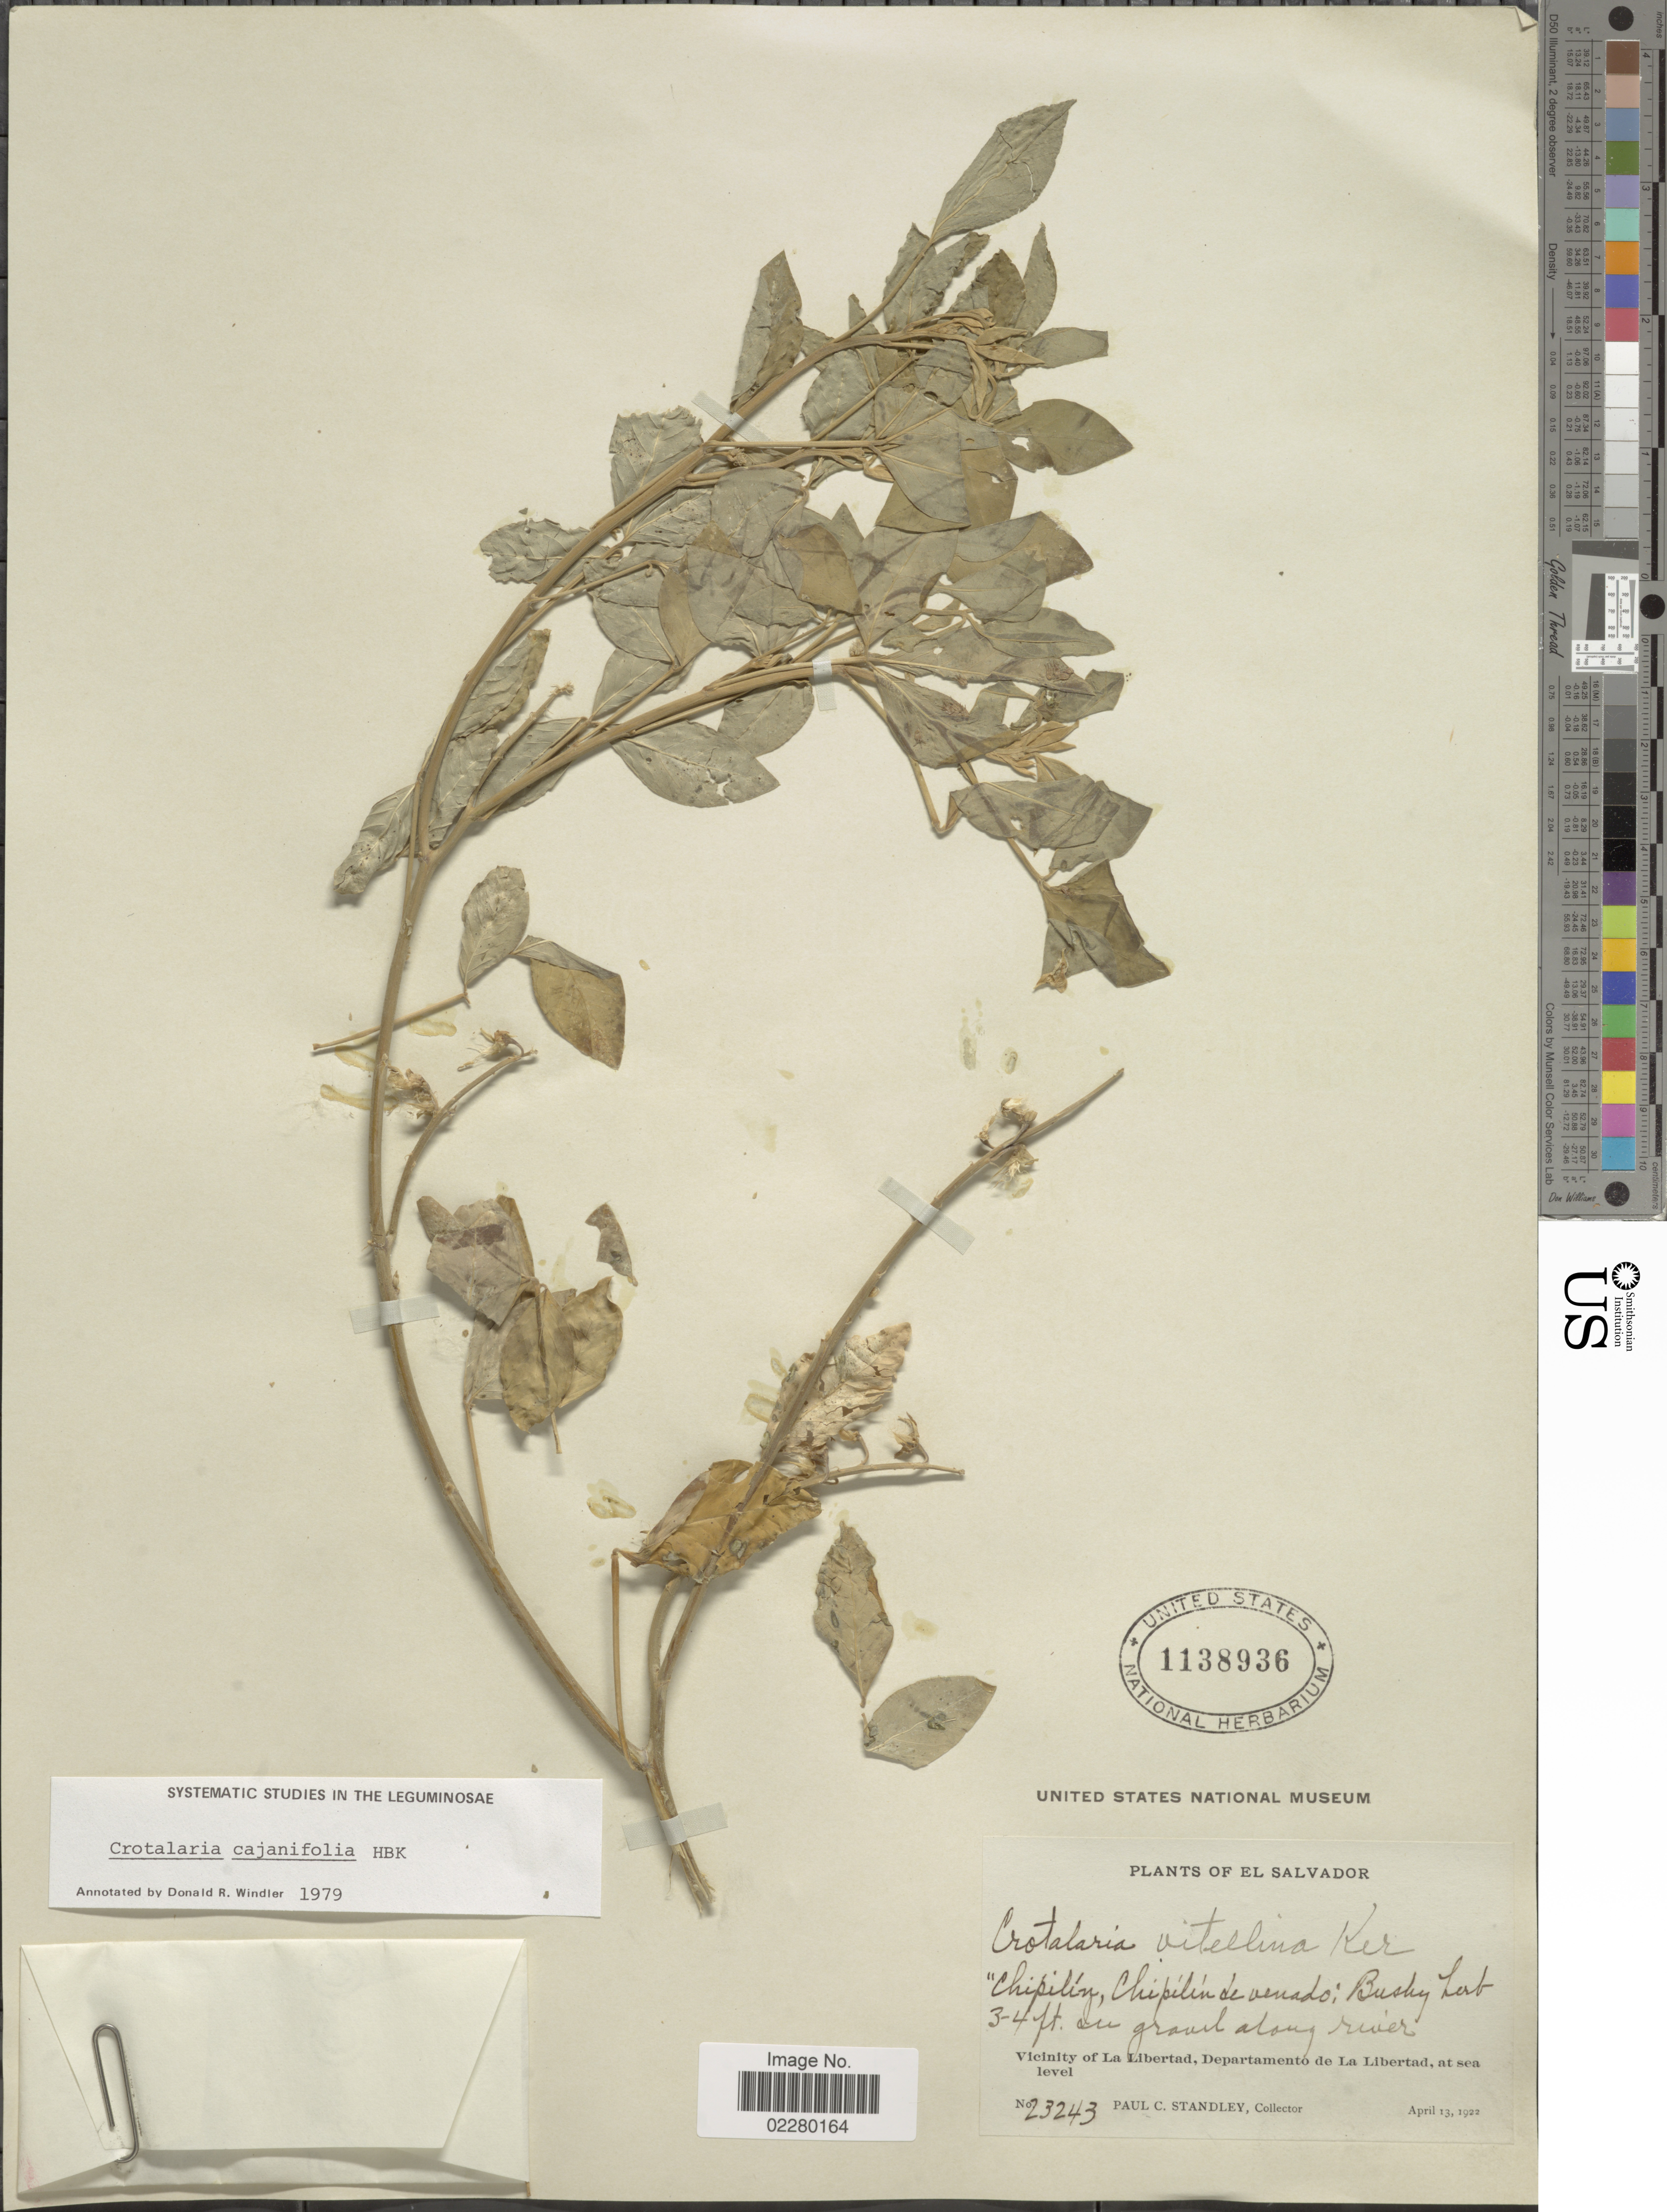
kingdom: Plantae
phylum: Tracheophyta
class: Magnoliopsida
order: Fabales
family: Fabaceae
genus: Crotalaria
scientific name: Crotalaria cajanifolia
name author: Kunth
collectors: P. C. Standley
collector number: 23243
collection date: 1922-04-13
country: El Salvador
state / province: La Libertad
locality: Vicinity of la Libertad, Departamento de La Libertad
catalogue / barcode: US 1138936